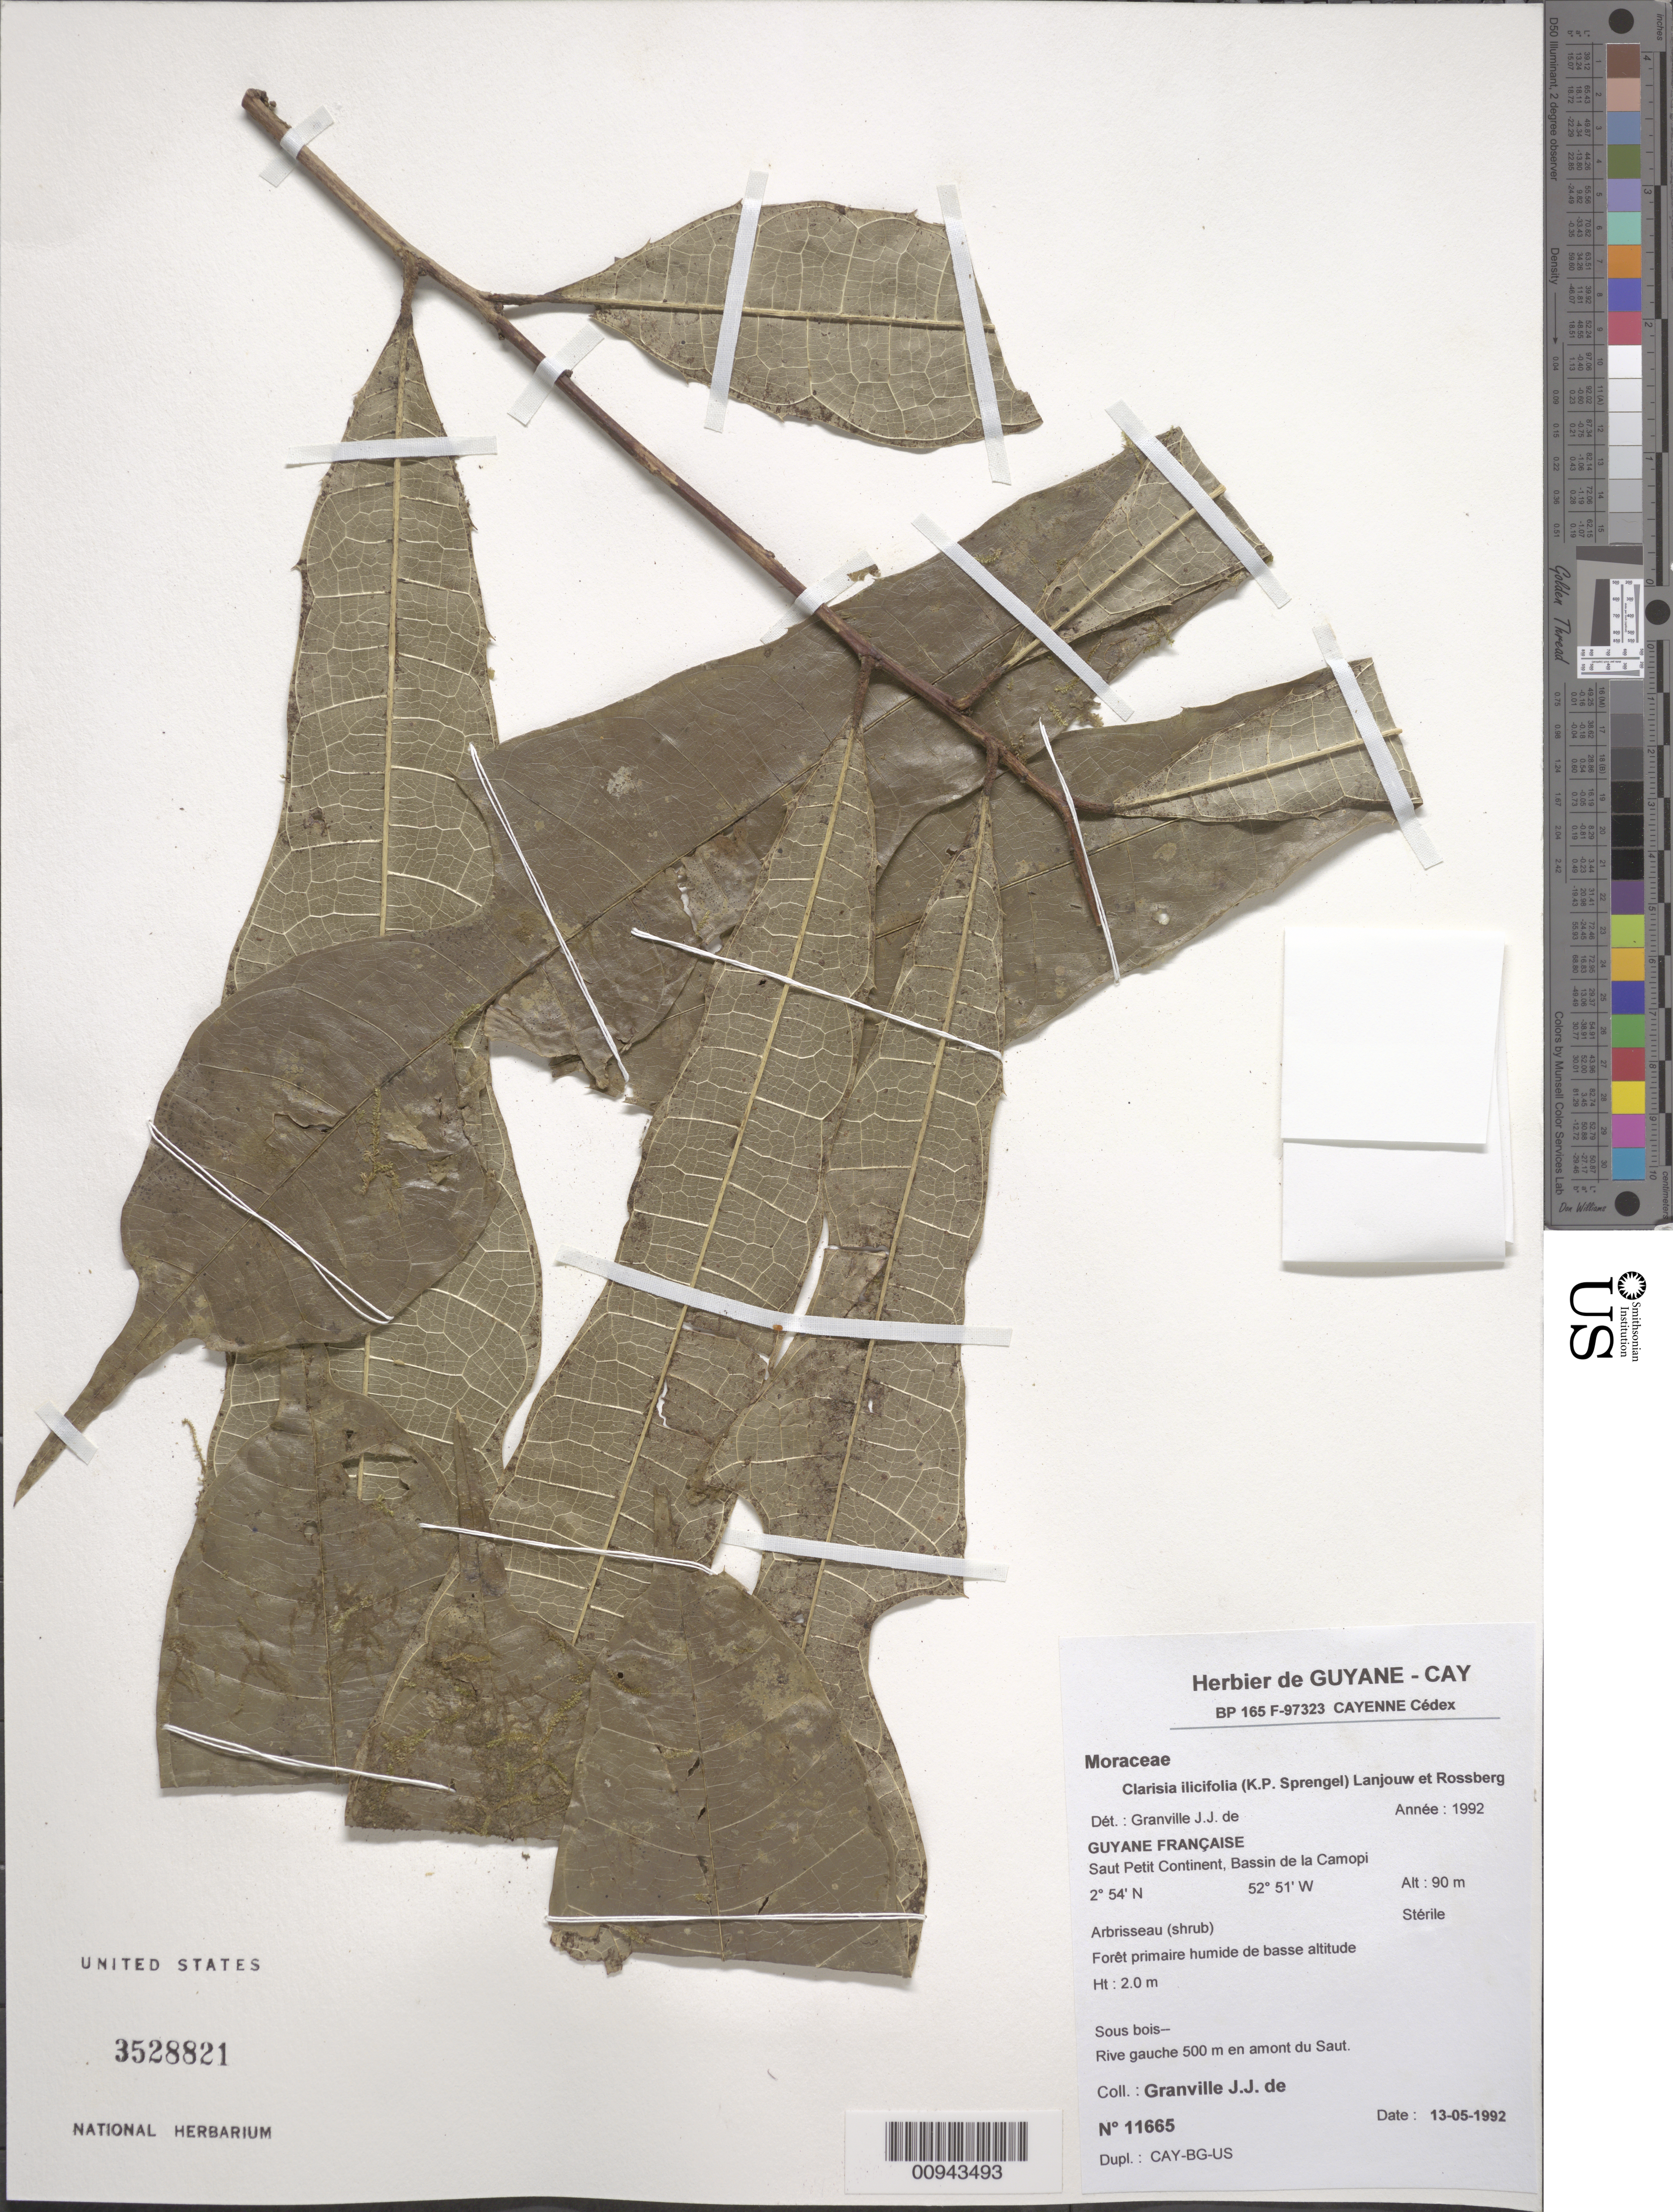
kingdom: Plantae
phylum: Tracheophyta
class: Magnoliopsida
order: Rosales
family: Moraceae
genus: Clarisia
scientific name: Clarisia ilicifolia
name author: (Spreng.) Lanj. & Rossberg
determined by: Granville, J. J. de, (CAY), Institut de Recherche pour le Developpement (IRD) (FRENCH GUIANA)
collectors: J.-J. de Granville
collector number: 11665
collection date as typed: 13-May-92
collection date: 1992-05-13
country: French Guiana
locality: Saut Petit Continent, Bassin de la Camopi. Rive gauche 500m en amont du Saut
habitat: Foret primaire humide de basse altitude. Sous bois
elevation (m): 90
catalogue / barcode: US 3528821